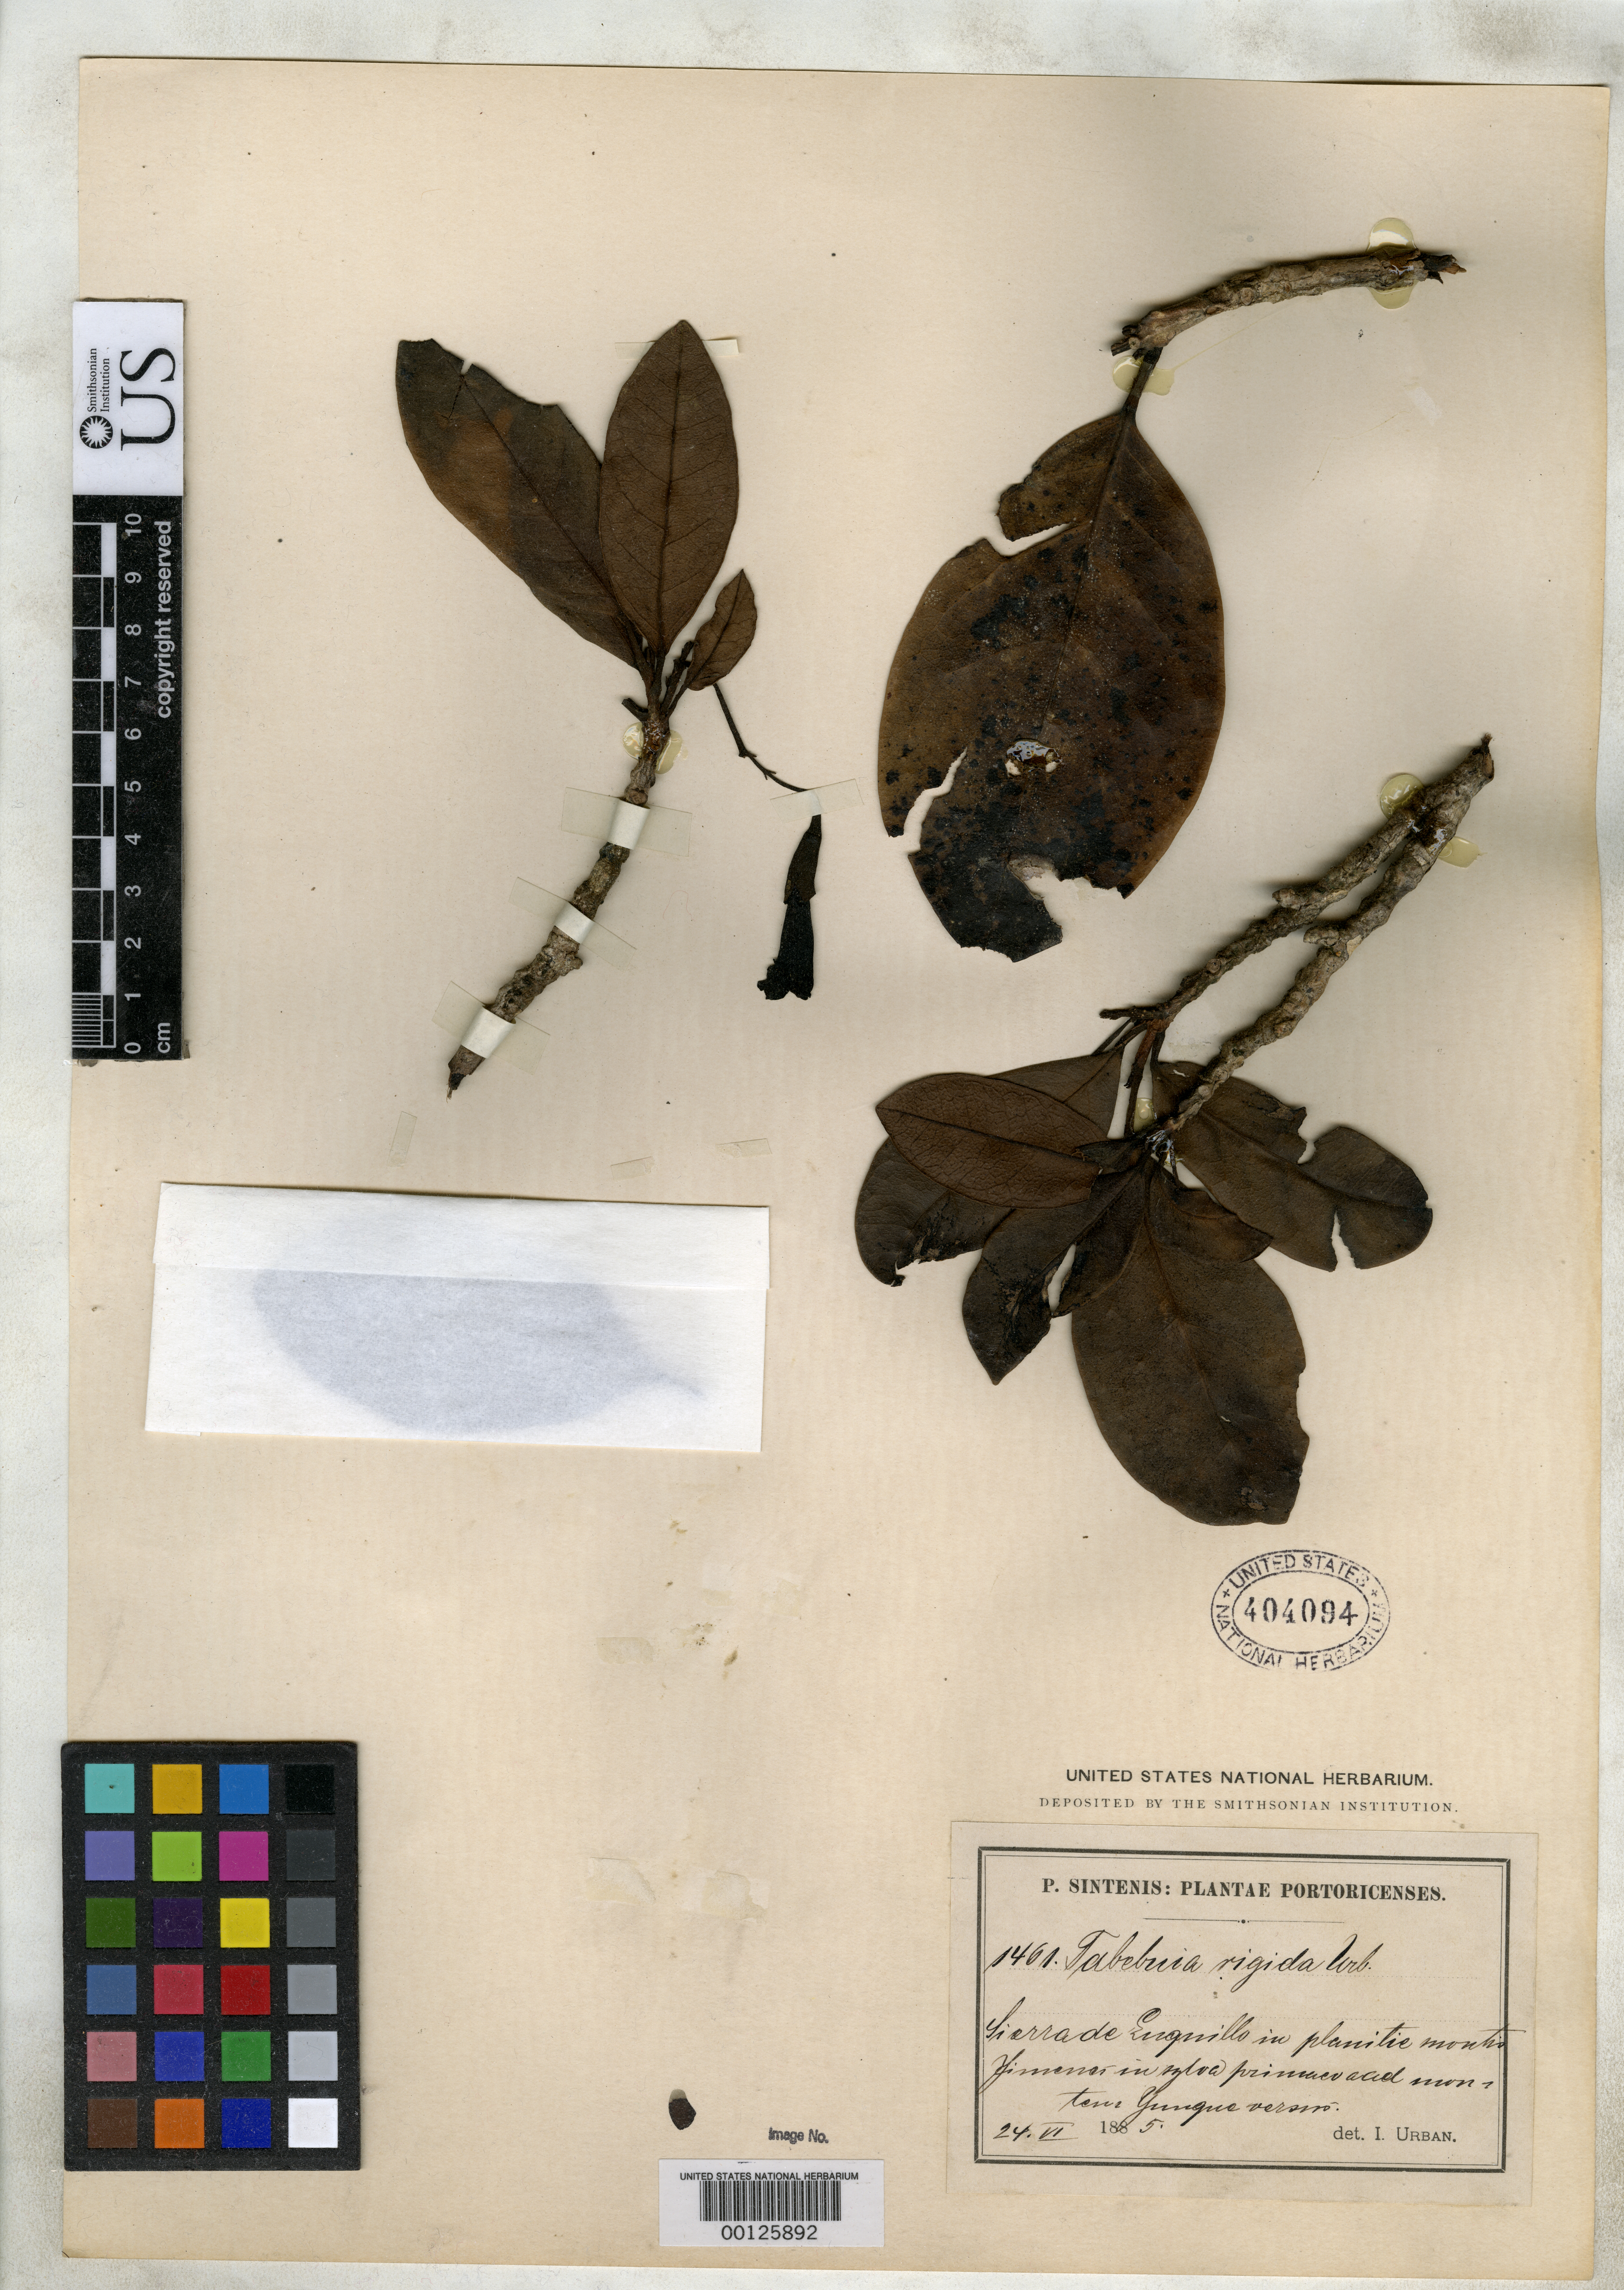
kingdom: Plantae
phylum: Tracheophyta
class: Magnoliopsida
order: Lamiales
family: Bignoniaceae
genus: Tabebuia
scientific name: Tabebuia rigida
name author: Urb.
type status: Isotype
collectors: P. Sintenis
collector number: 1461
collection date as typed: Jun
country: Puerto Rico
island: Greater Antilles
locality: Sierra de Luquillo.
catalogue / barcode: US 404094